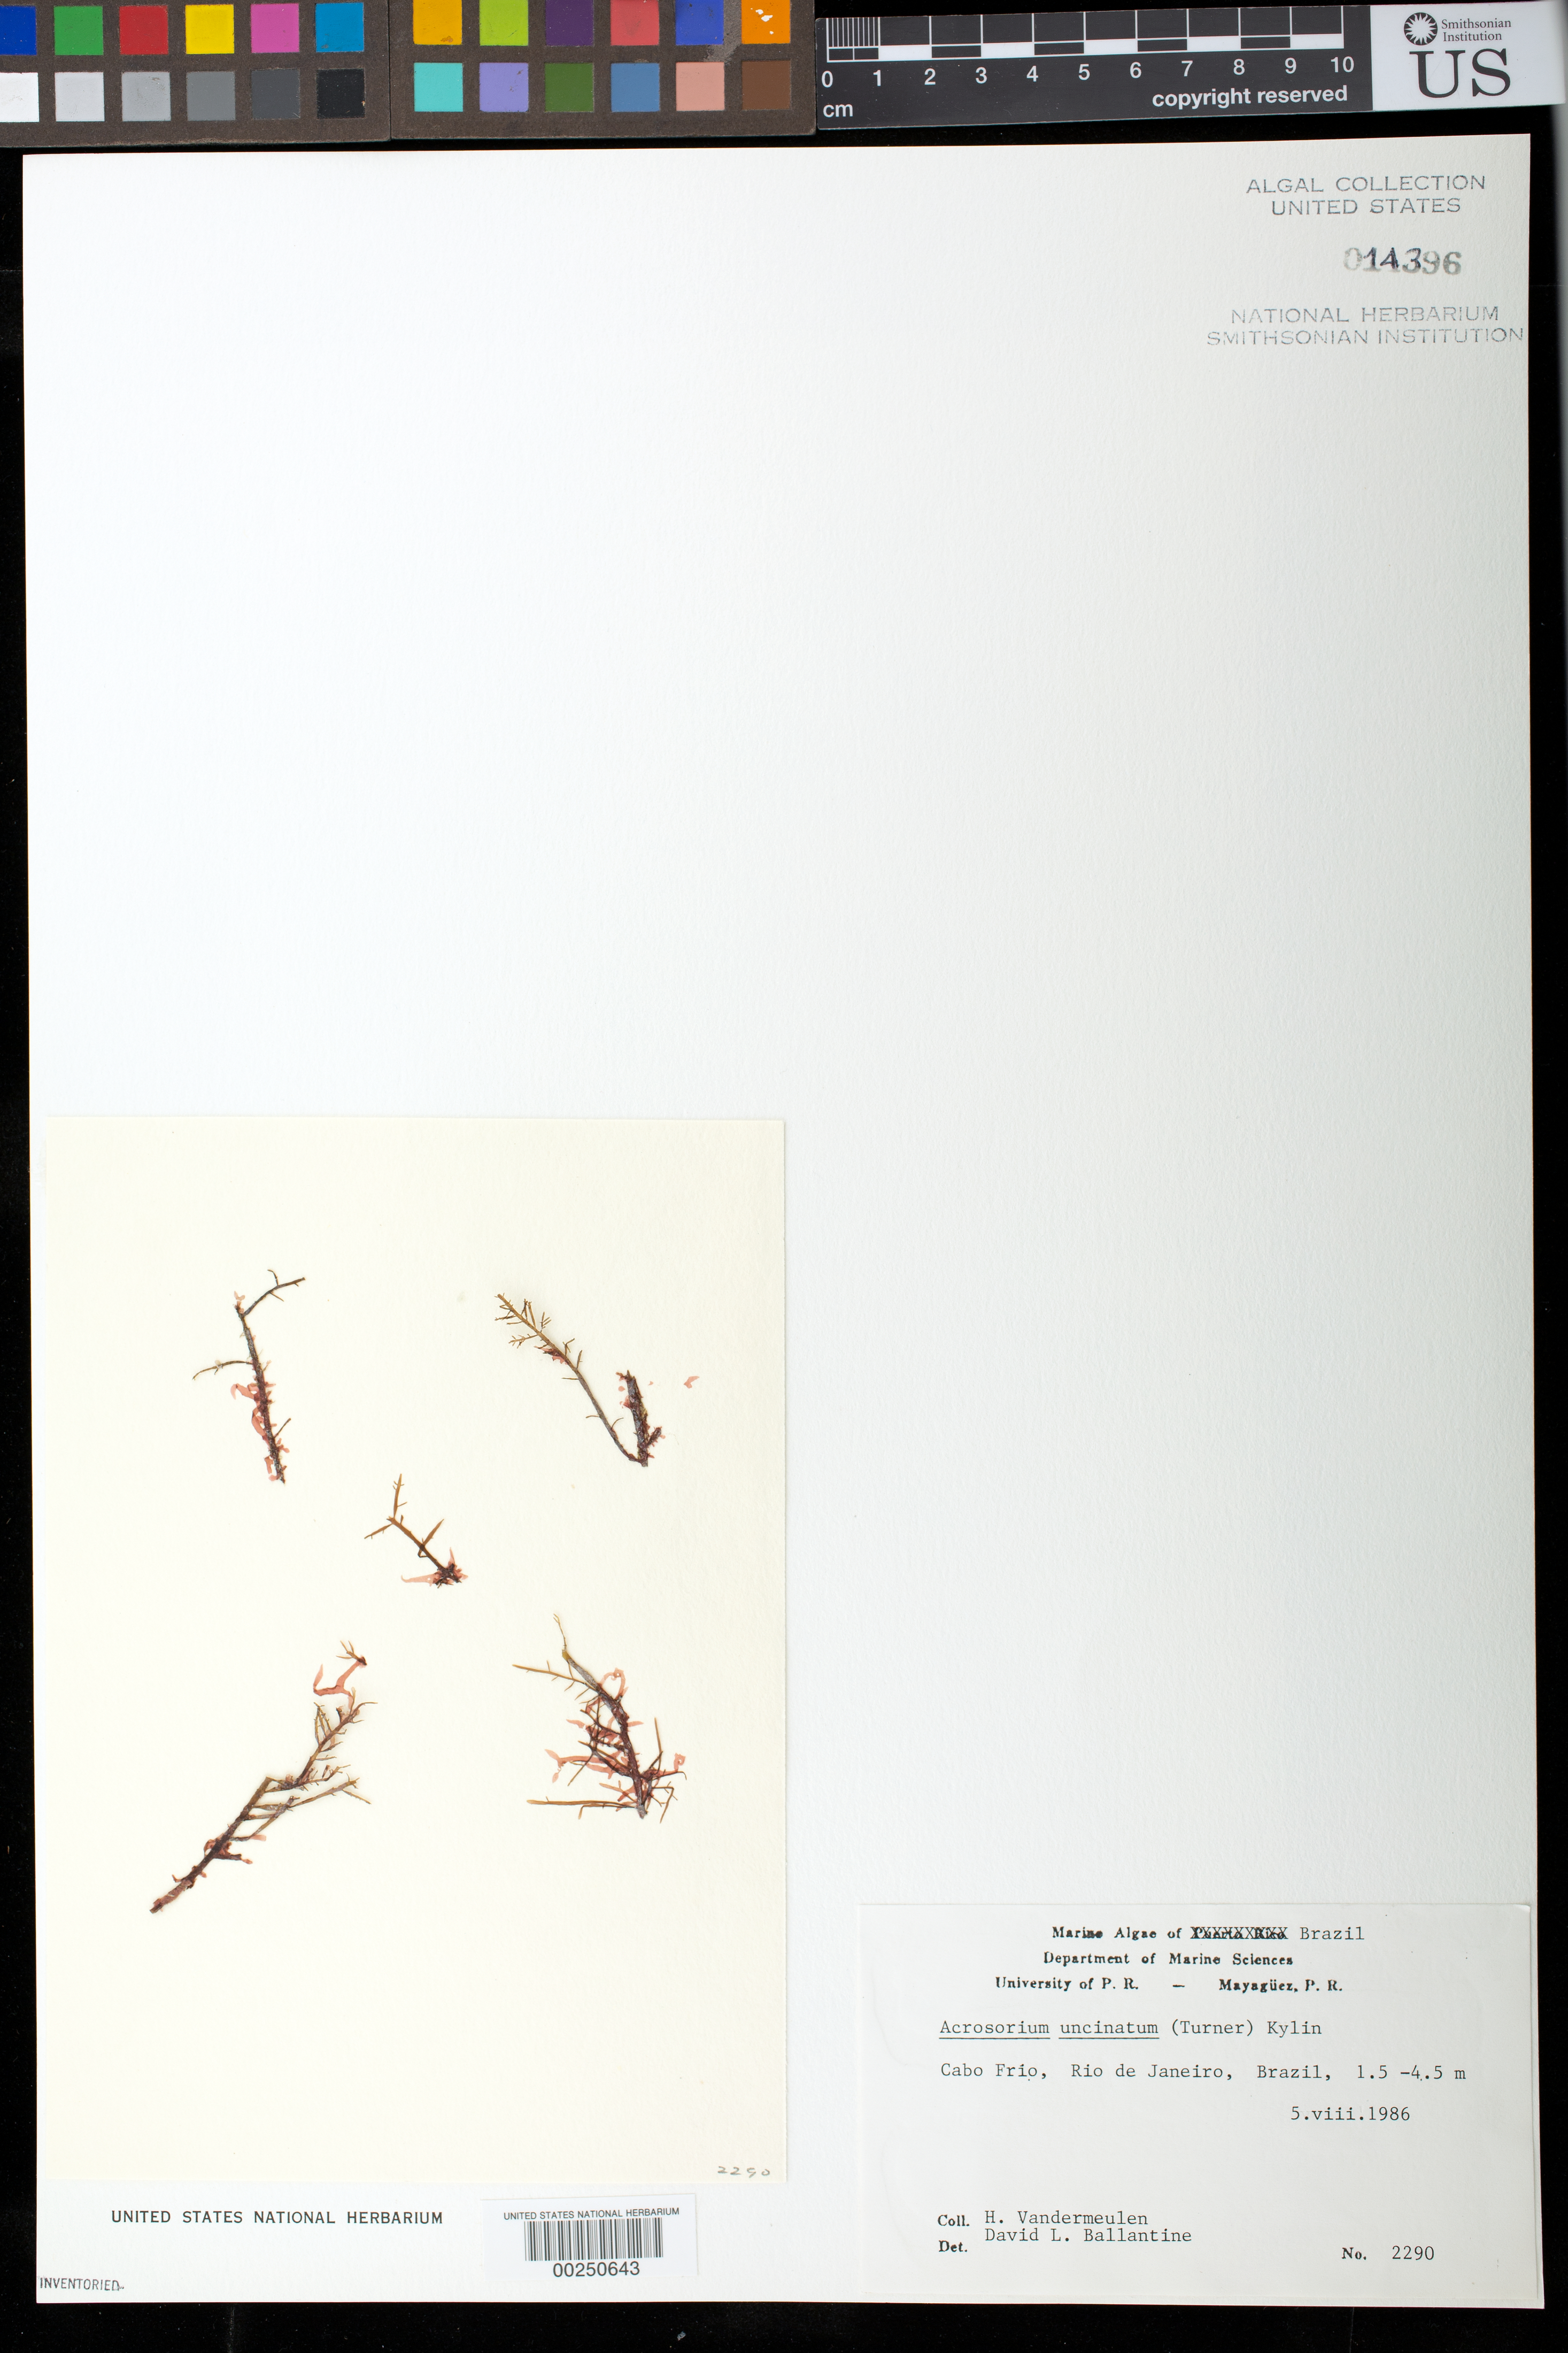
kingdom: Plantae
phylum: Rhodophyta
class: Florideophyceae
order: Ceramiales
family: Delesseriaceae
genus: Cryptopleura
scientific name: Cryptopleura ramosa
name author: (Huds.) L.M. Newton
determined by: Algae name updating Project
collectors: H. Vandermeulen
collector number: DLB 2290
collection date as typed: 05 Aug 1986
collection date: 1986-08-05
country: Brazil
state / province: Rio de Janeiro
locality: Cabo frio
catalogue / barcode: US 14396